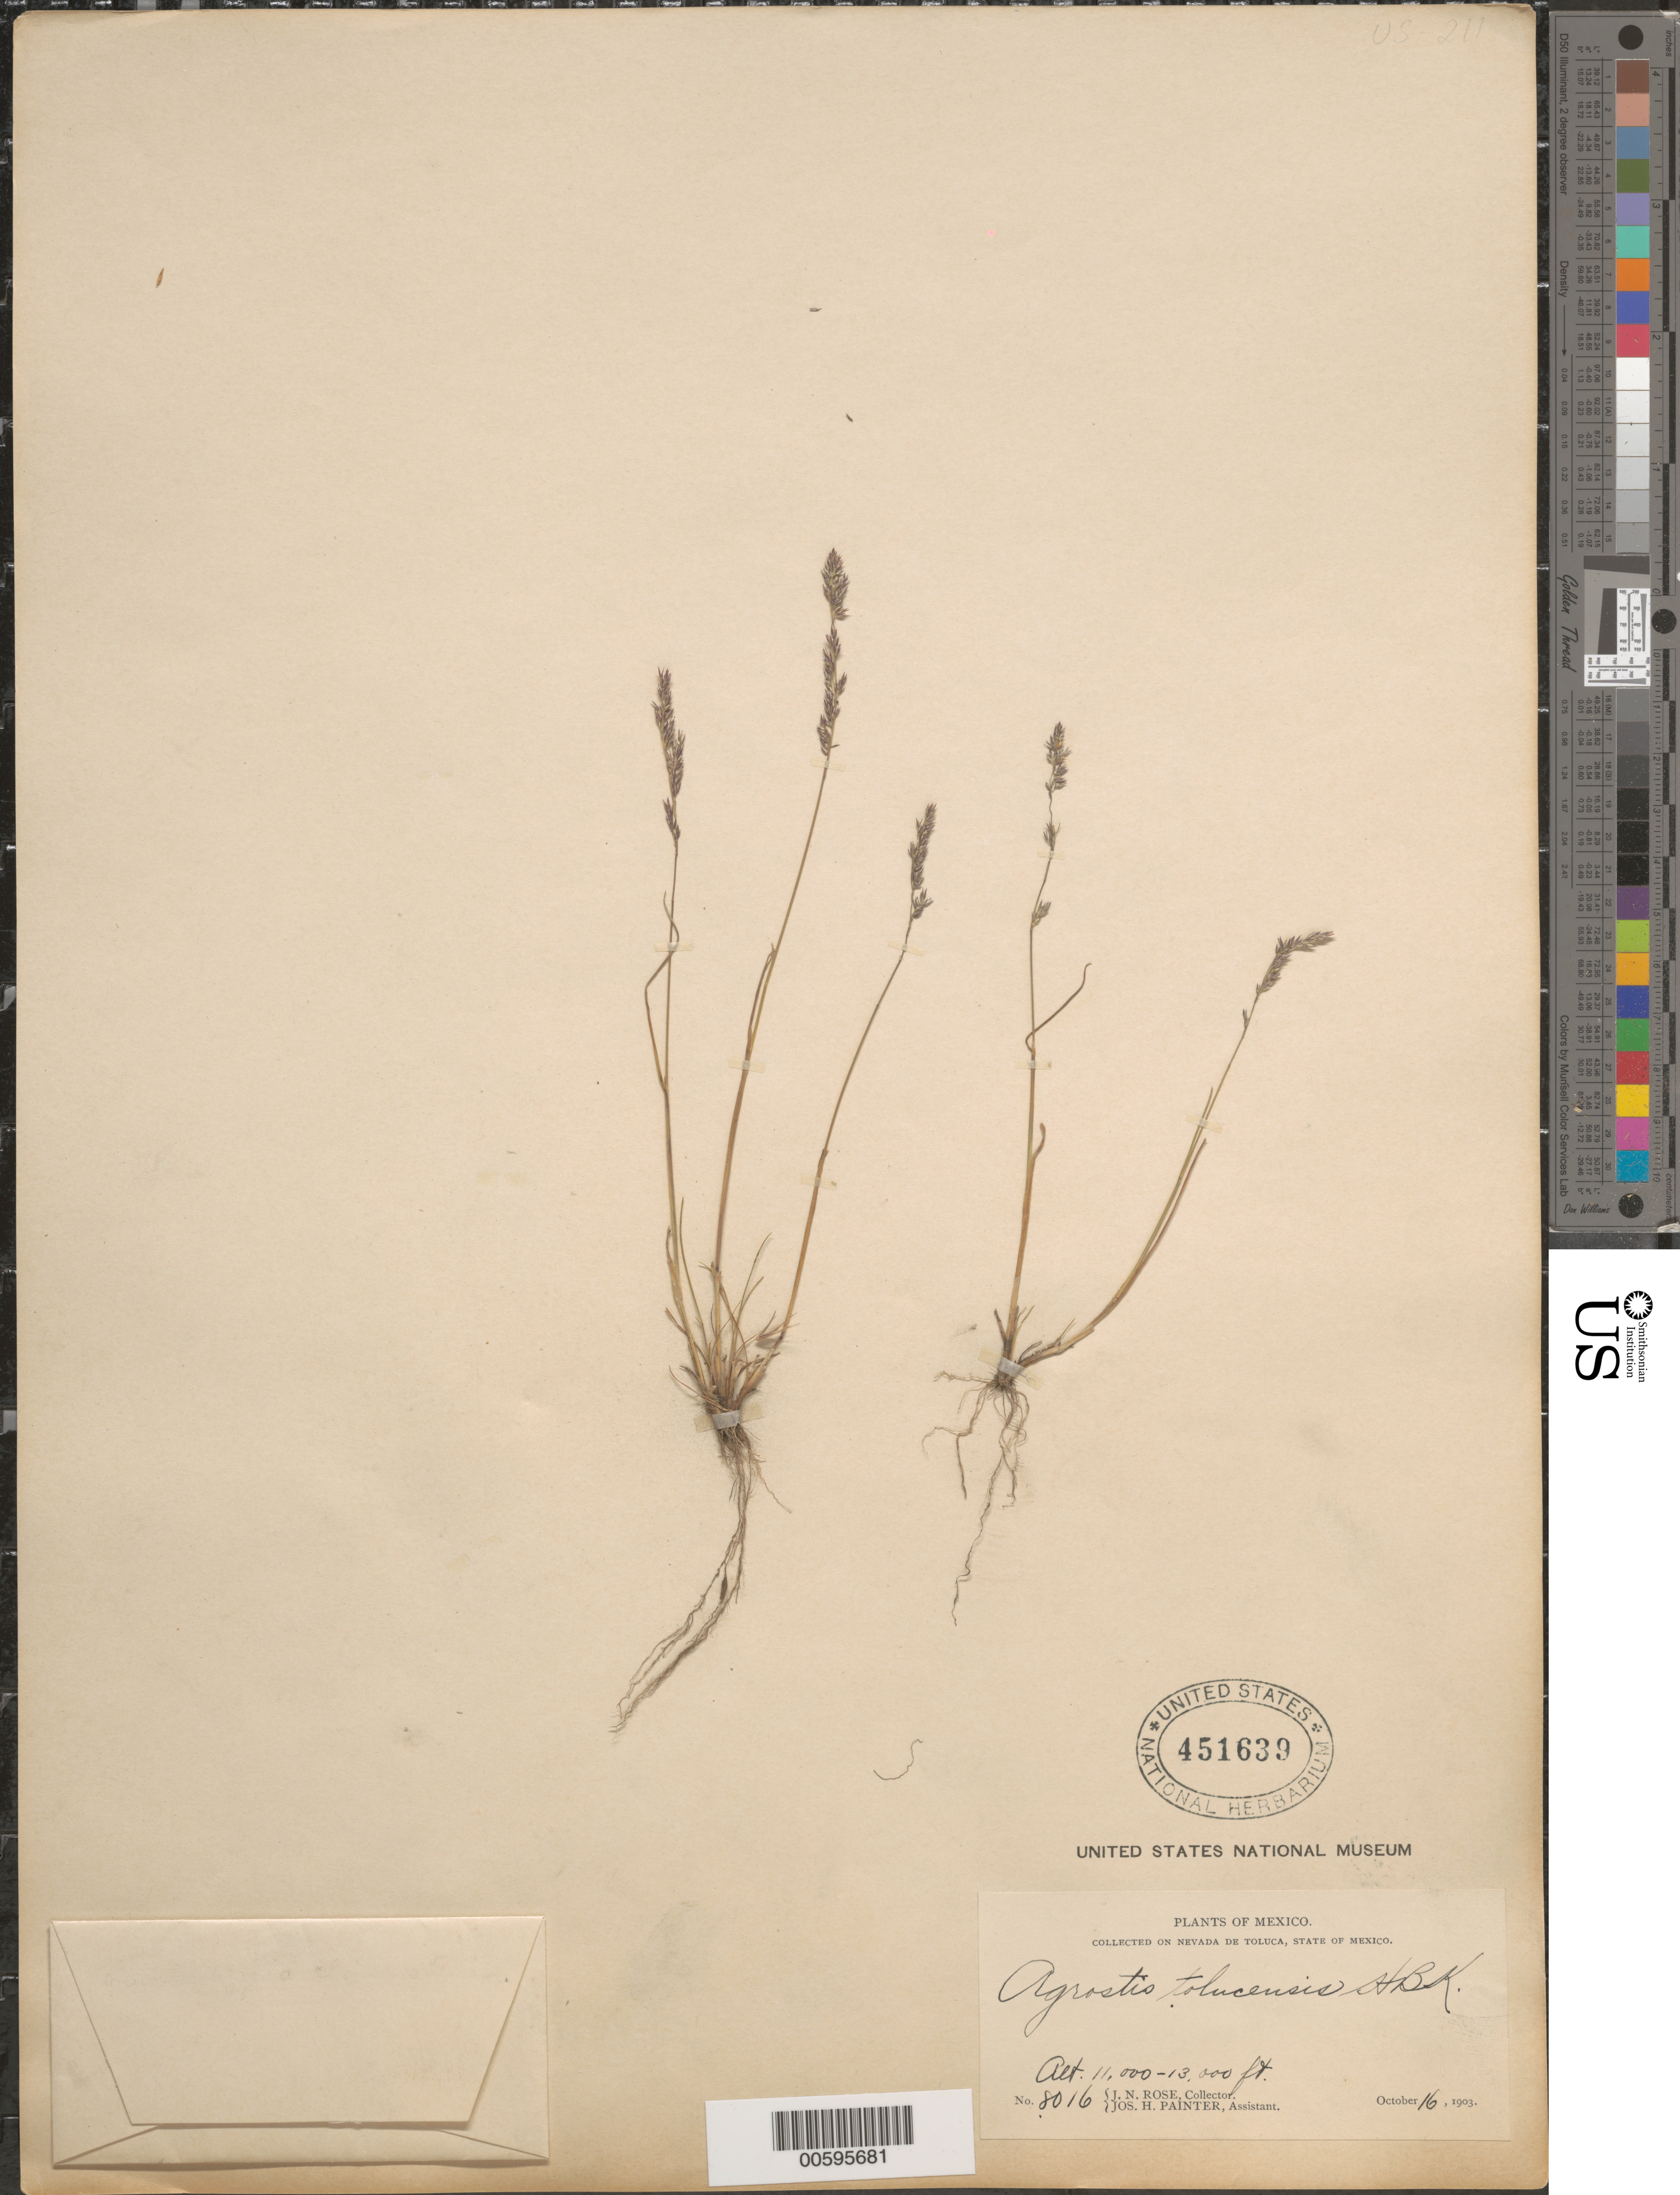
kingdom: Plantae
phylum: Tracheophyta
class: Liliopsida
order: Poales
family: Poaceae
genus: Agrostis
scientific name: Agrostis tolucensis Kunth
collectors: J. N. Rose & J. H. Painter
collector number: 8016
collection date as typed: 16 Oct 1903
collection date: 1903-10-16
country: Mexico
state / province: México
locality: Nevada de Toluca.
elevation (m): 3353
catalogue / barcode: US 451639